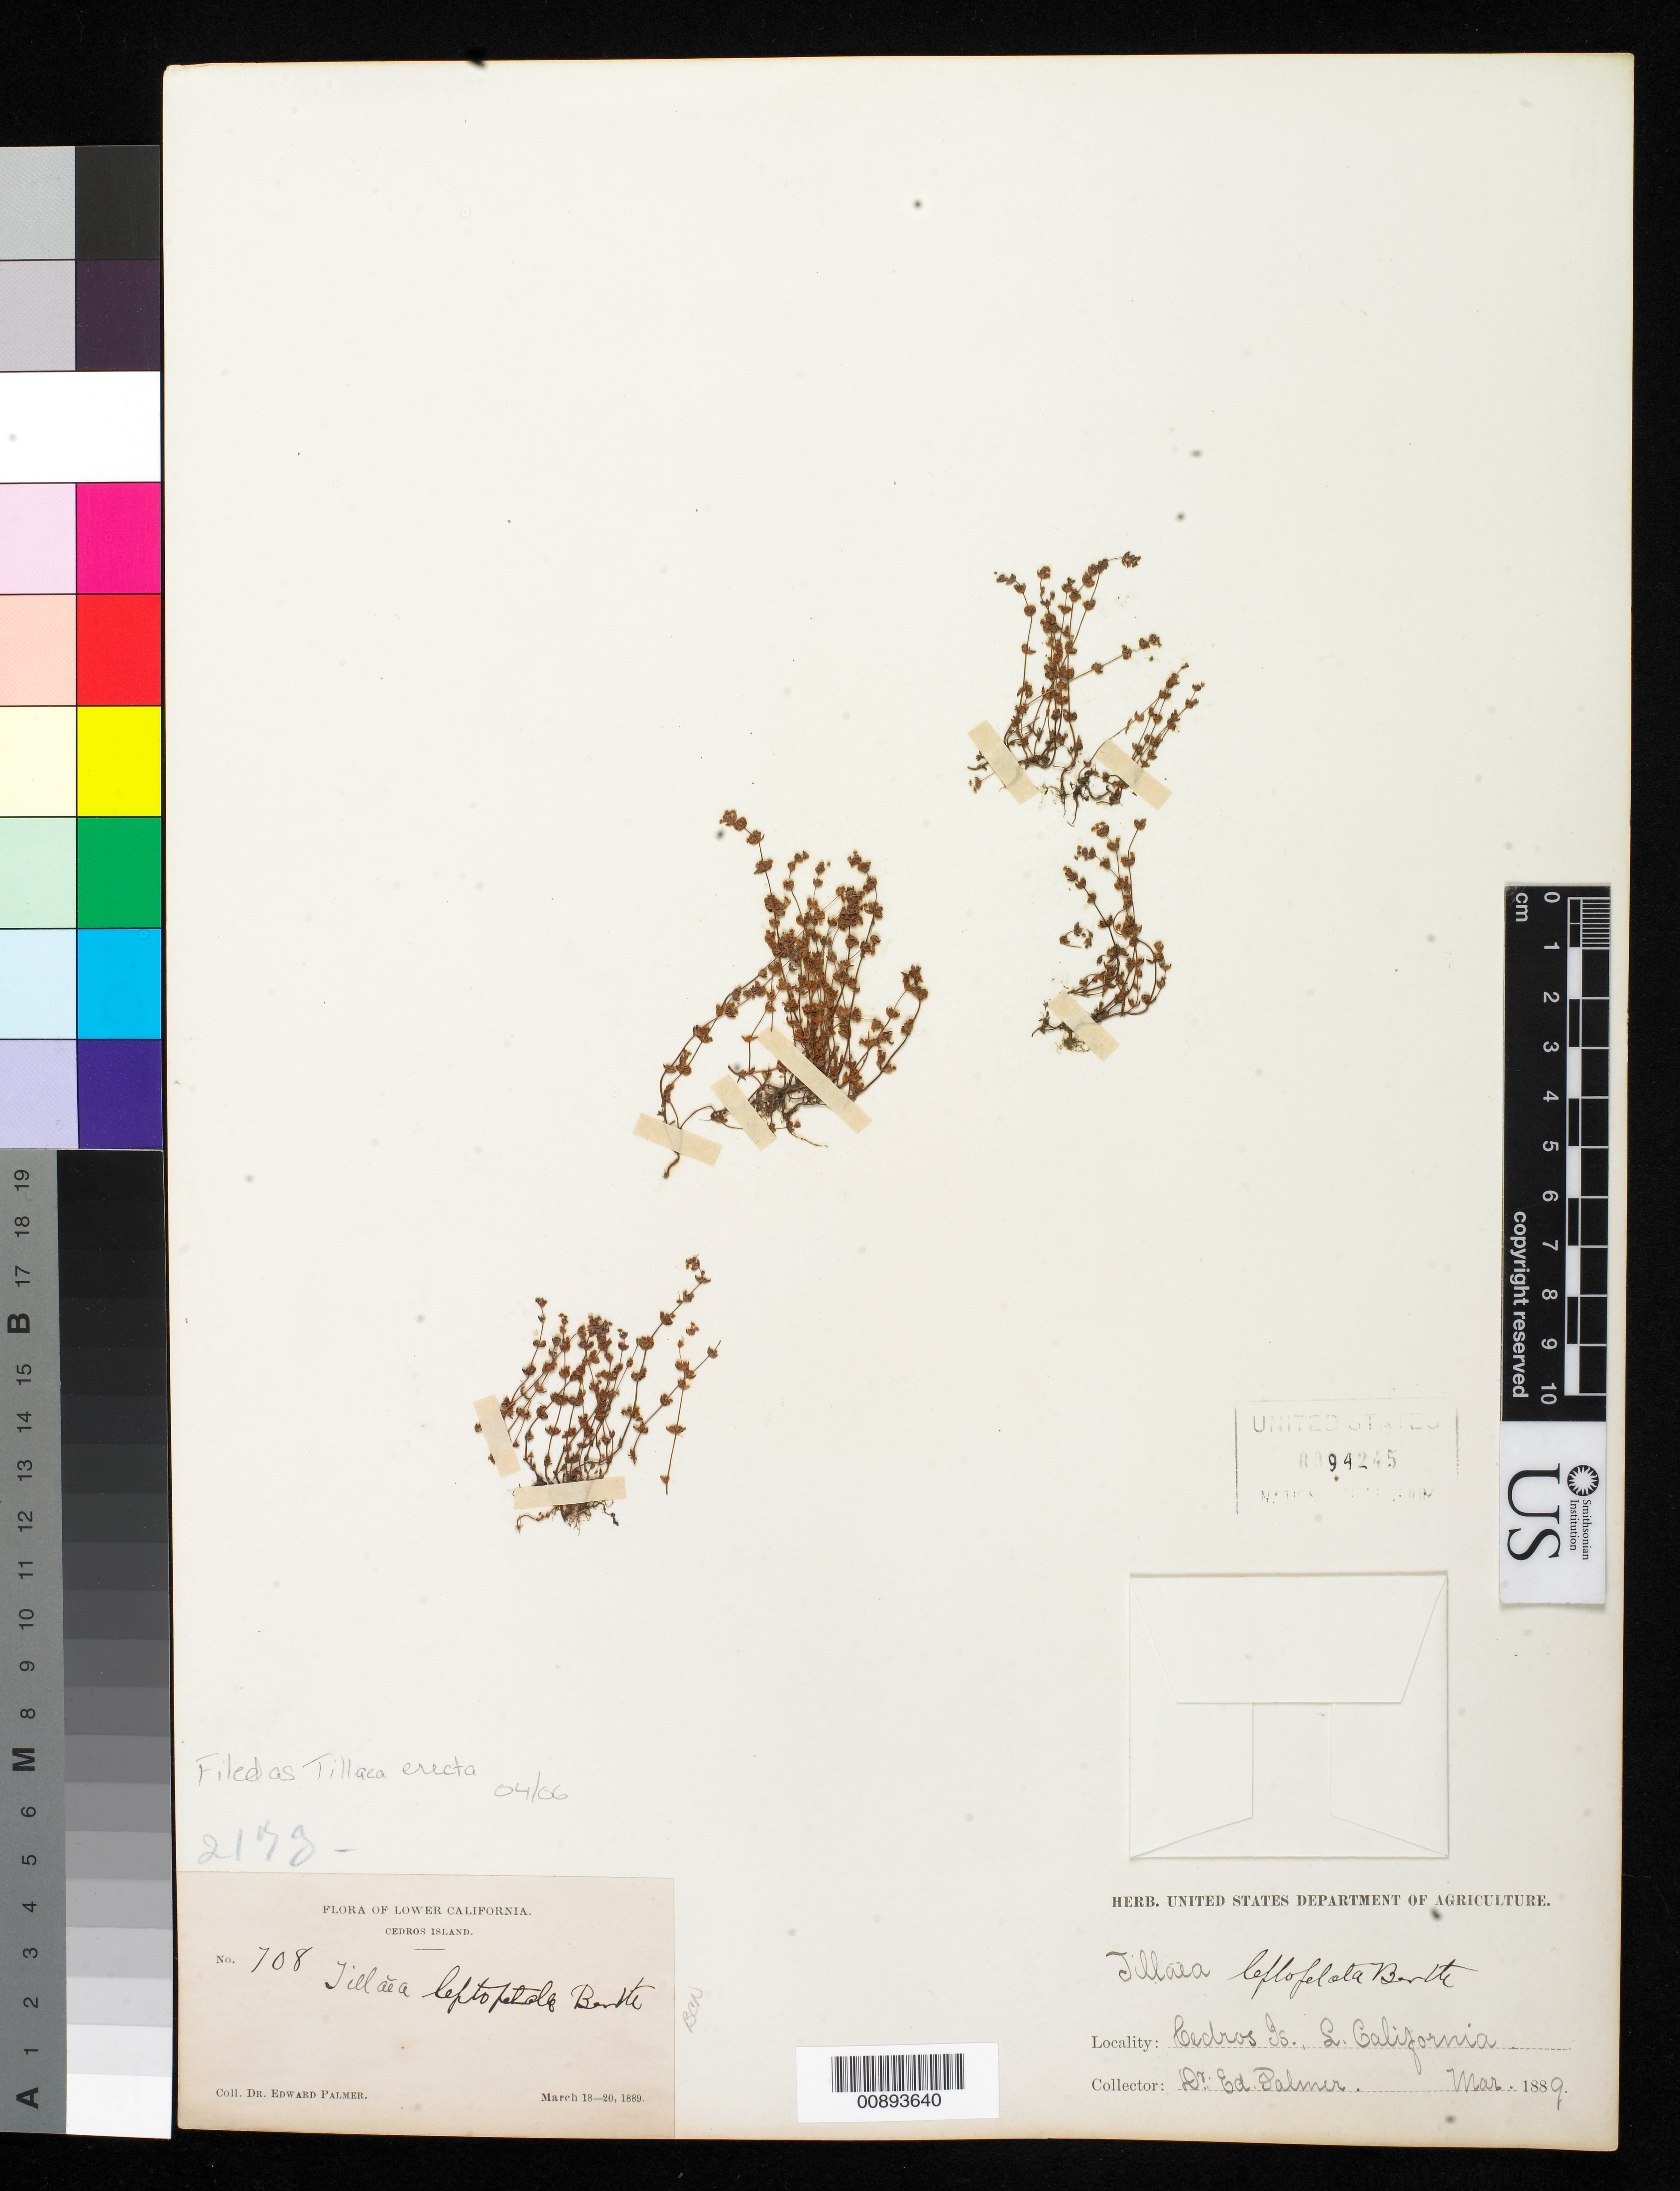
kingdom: Plantae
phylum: Tracheophyta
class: Magnoliopsida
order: Saxifragales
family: Crassulaceae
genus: Crassula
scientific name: Crassula connata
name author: (Ruiz & Pav.) A. Berger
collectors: E. Palmer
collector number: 708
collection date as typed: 18 Mar 1889 to 20 Mar 1889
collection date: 1889-03-18/1889-03-20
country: Mexico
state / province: Baja California Norte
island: Cedros I.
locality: Cedros Island, Baja California.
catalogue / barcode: US 94245